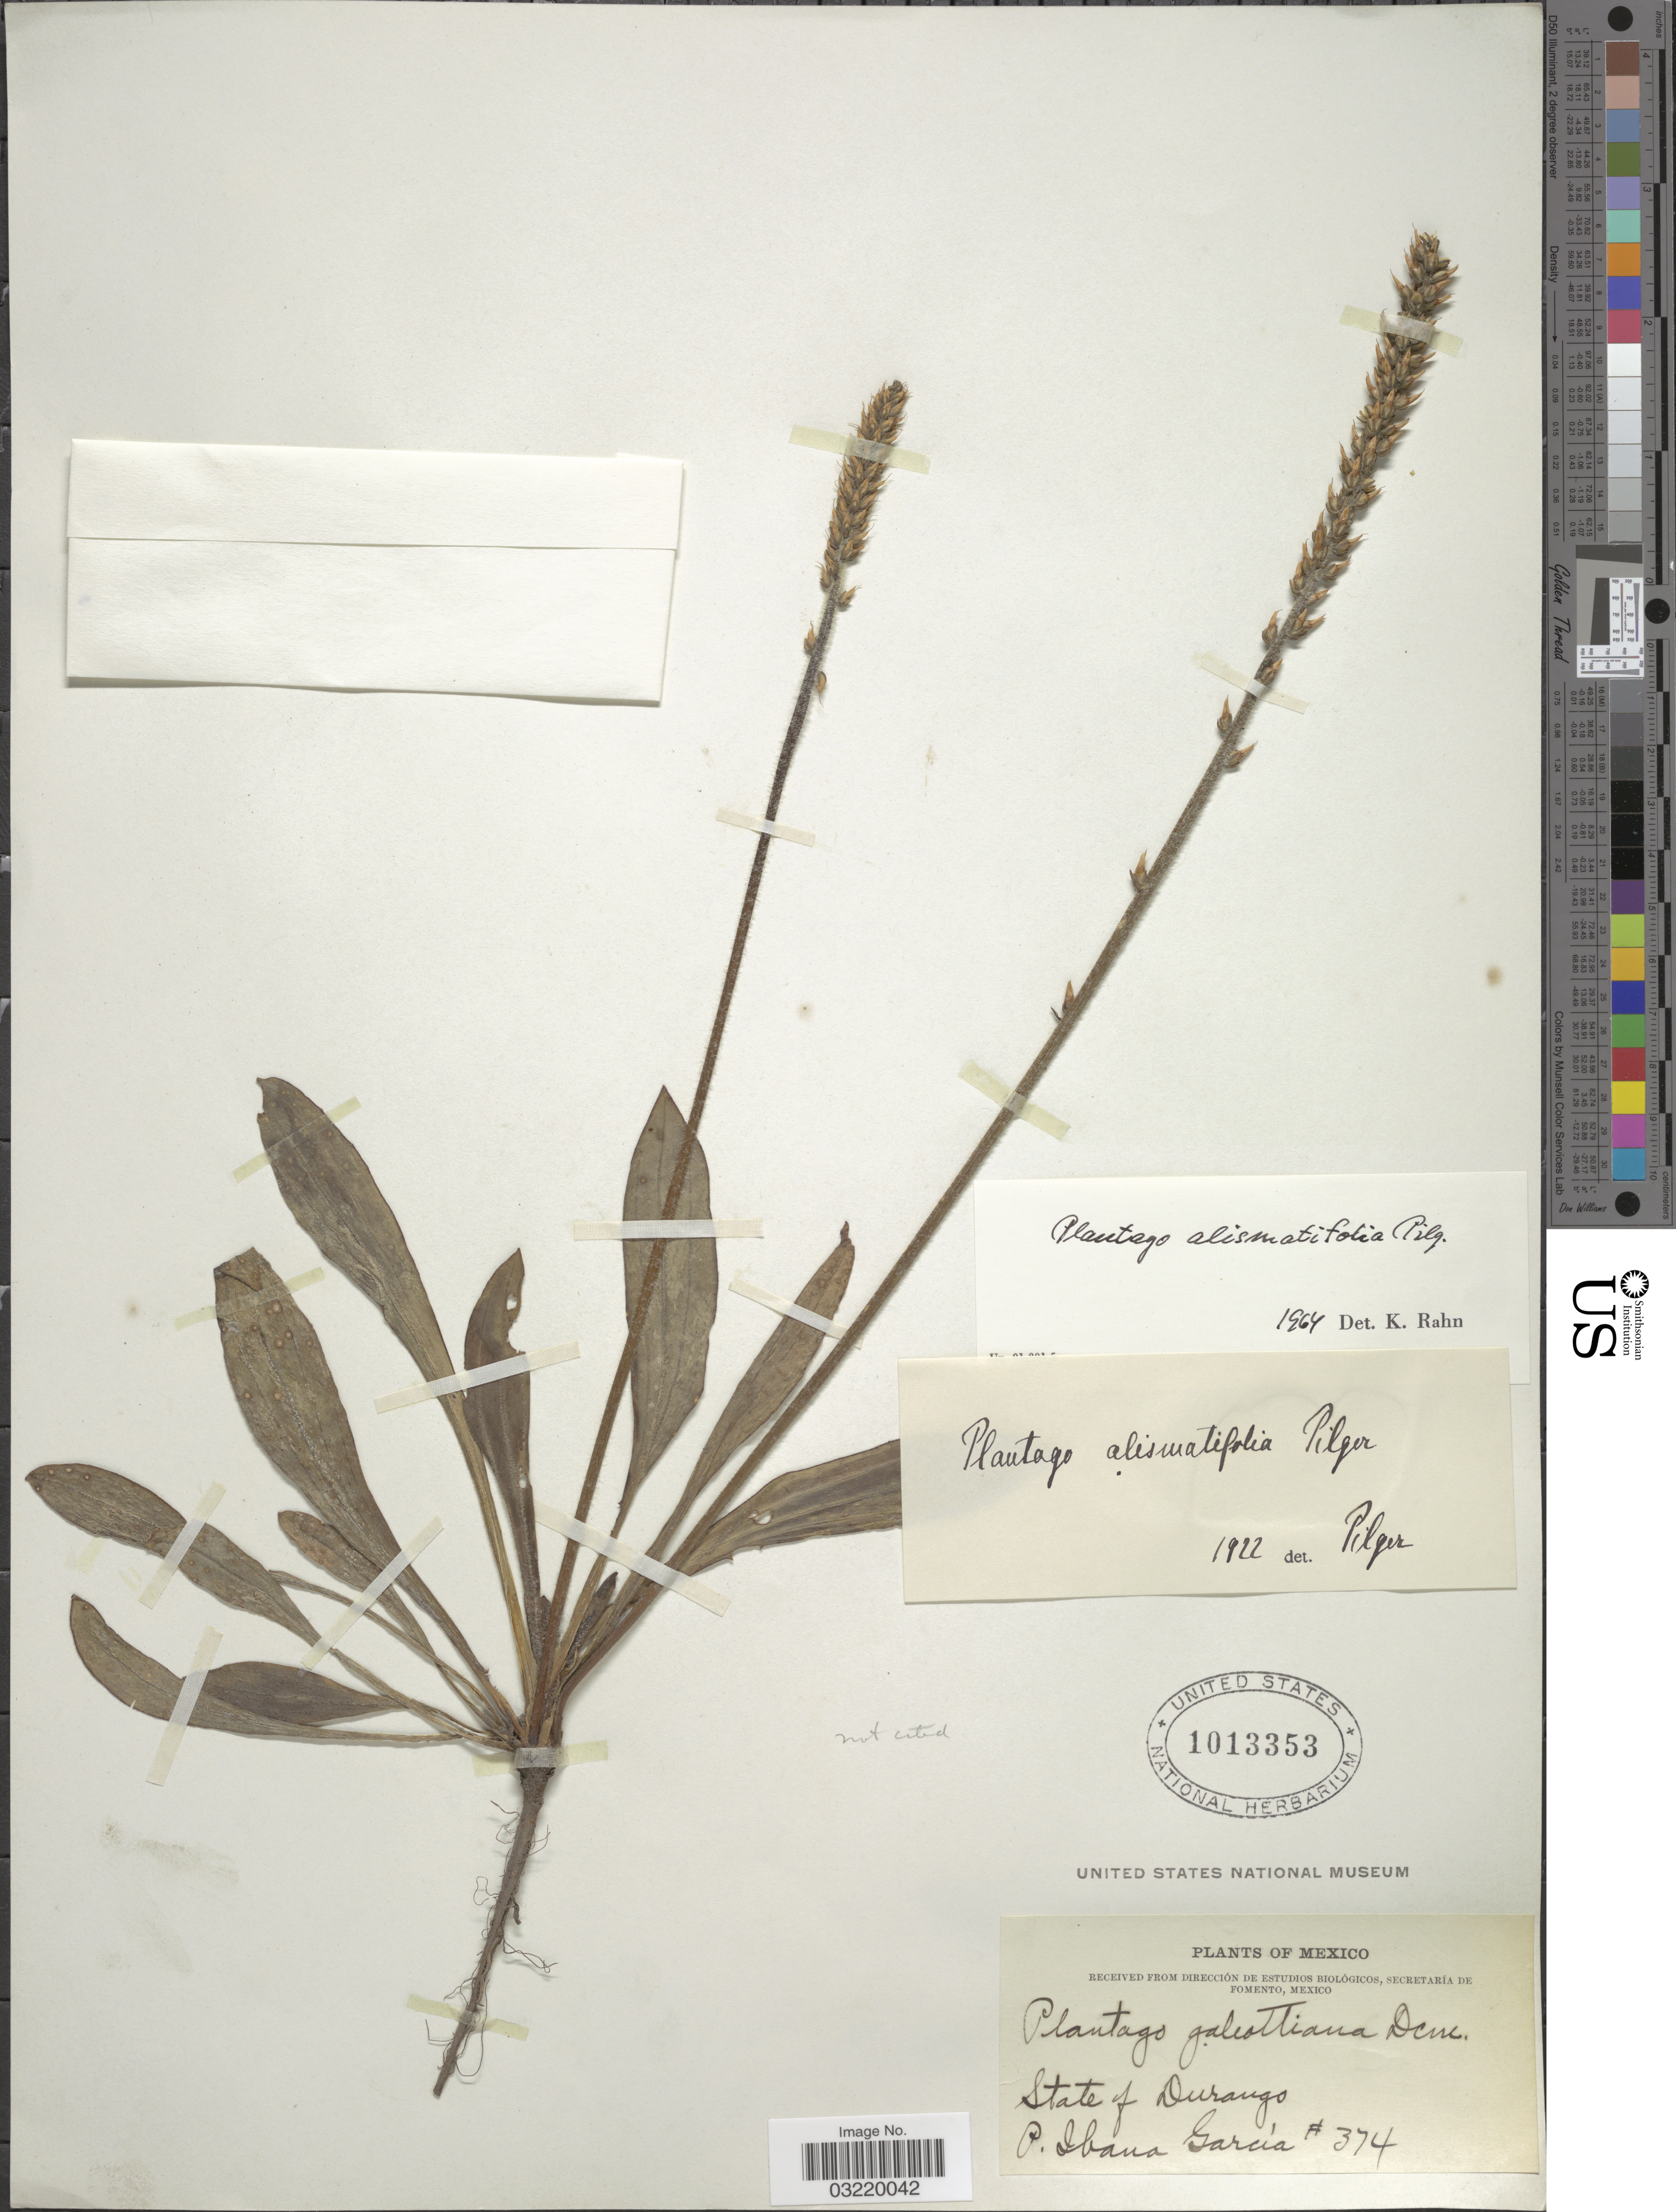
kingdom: Plantae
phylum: Tracheophyta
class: Magnoliopsida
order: Lamiales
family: Plantaginaceae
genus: Plantago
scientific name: Plantago alismatifolia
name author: Pilg.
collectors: P. I. Garcia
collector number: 374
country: Mexico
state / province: Durango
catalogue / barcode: US 1013353